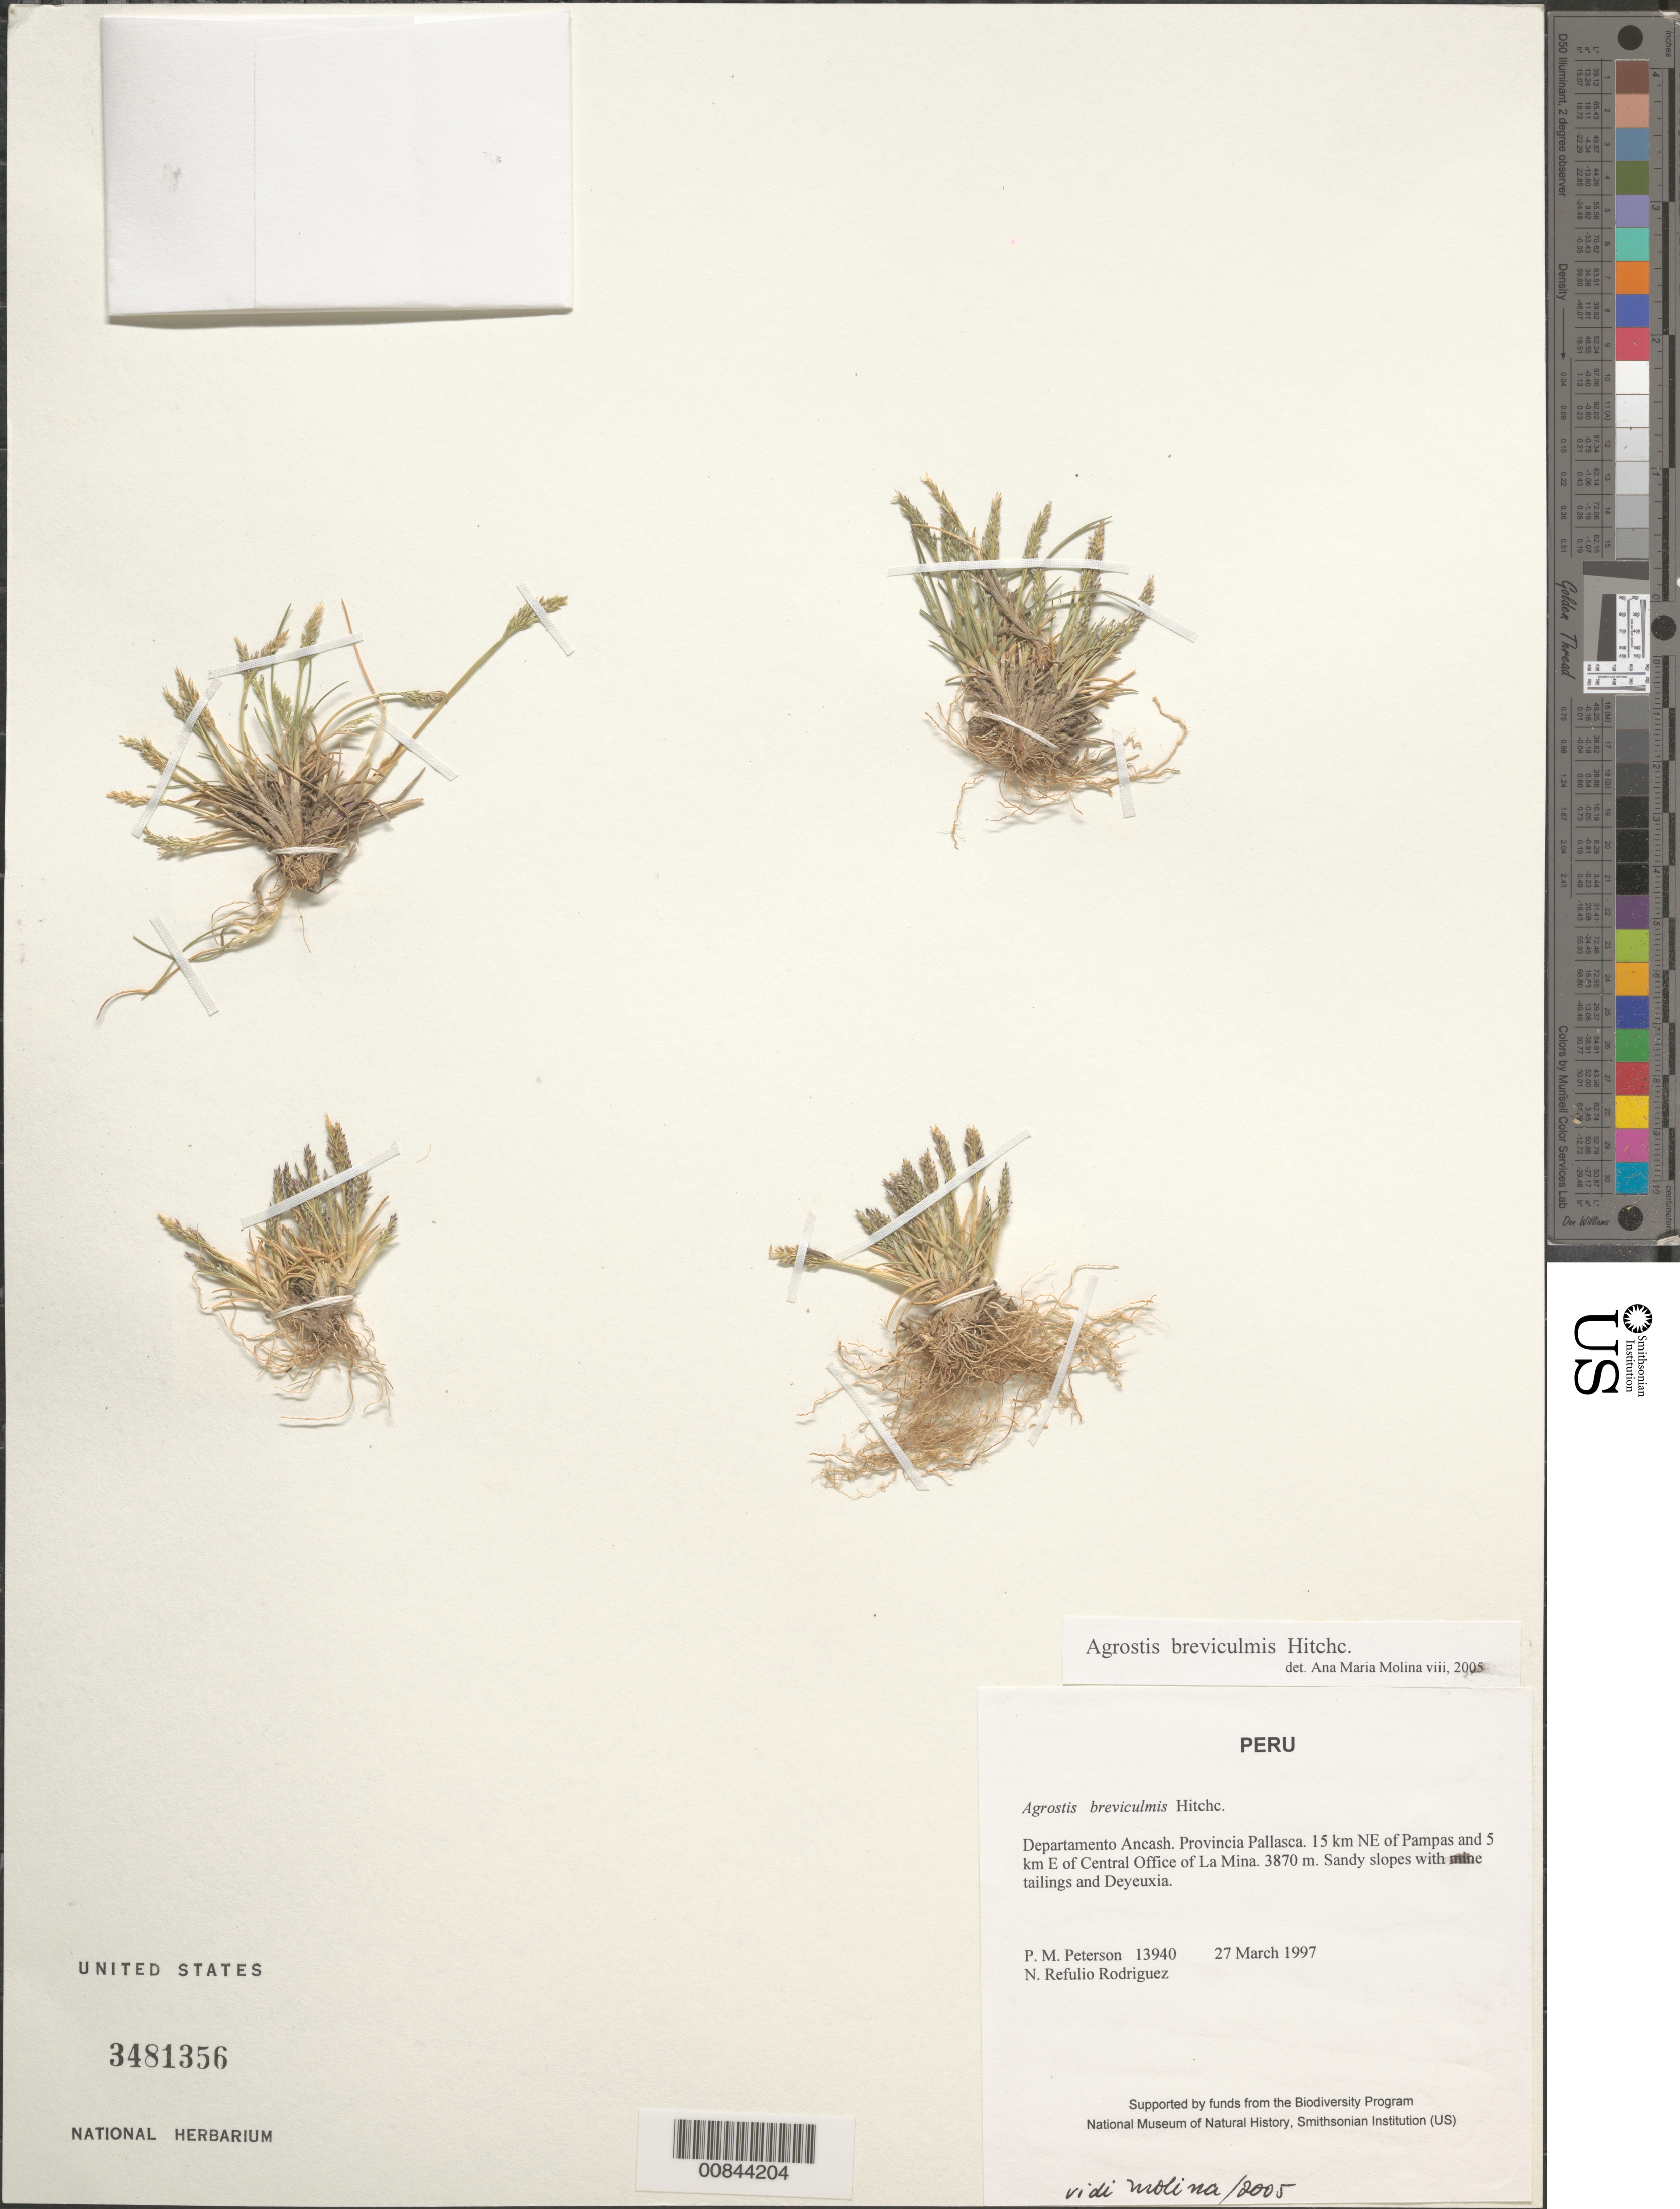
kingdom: Plantae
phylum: Tracheophyta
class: Liliopsida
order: Poales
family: Poaceae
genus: Agrostis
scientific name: Agrostis breviculmis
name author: Hitchc.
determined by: Molina, Ana M. de R.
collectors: P. M. Peterson & N. Refulio-Rodríguez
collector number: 13940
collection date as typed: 27 Mar 1997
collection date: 1997-03-27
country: Peru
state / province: Ancash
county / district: Pallasca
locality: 15 km NE of Pampas and 5 km E of Central Office of La Mina.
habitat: Sandy slopes with mine tailings and Deyeuxia.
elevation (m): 3870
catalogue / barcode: US 3481356